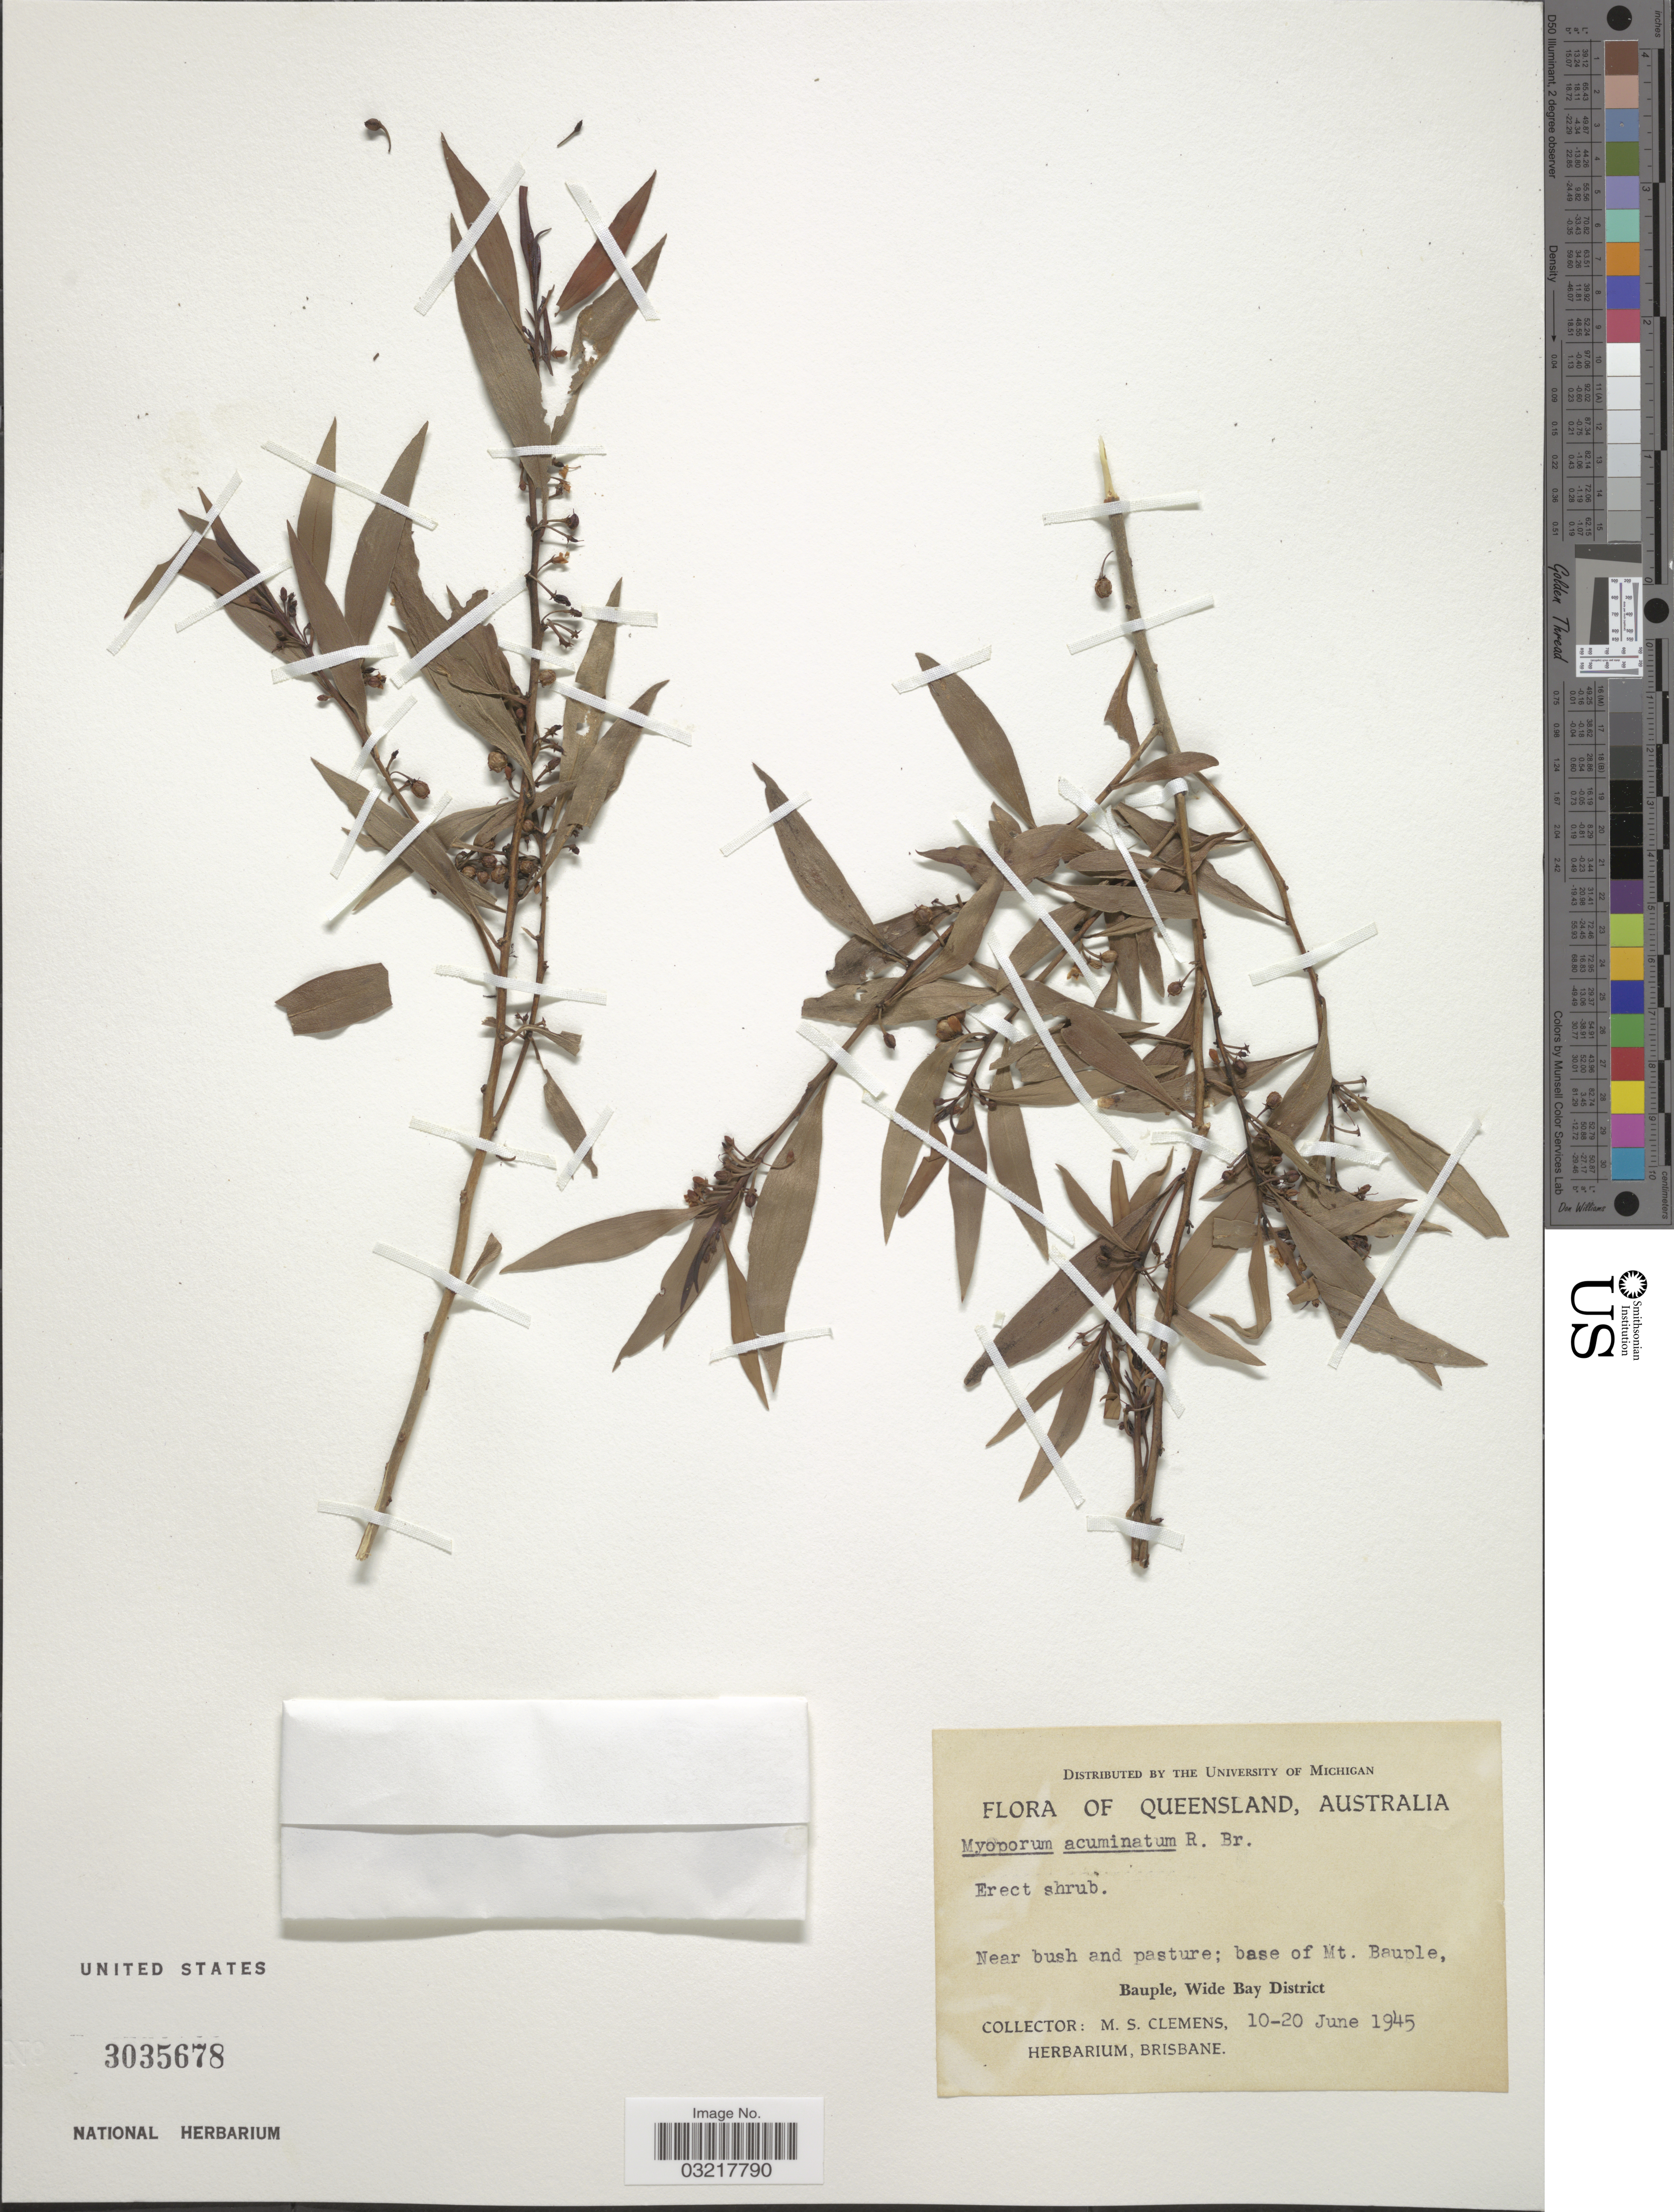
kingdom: Plantae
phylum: Tracheophyta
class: Magnoliopsida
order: Lamiales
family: Scrophulariaceae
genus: Myoporum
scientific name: Myoporum montanum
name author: R. Br.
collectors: M. S. Clemens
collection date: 1945-06-10/1945-06-20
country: Australia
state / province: Queensland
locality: Base of Mt. Bauple, Bauple, Wide Bay District.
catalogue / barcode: US 3035678